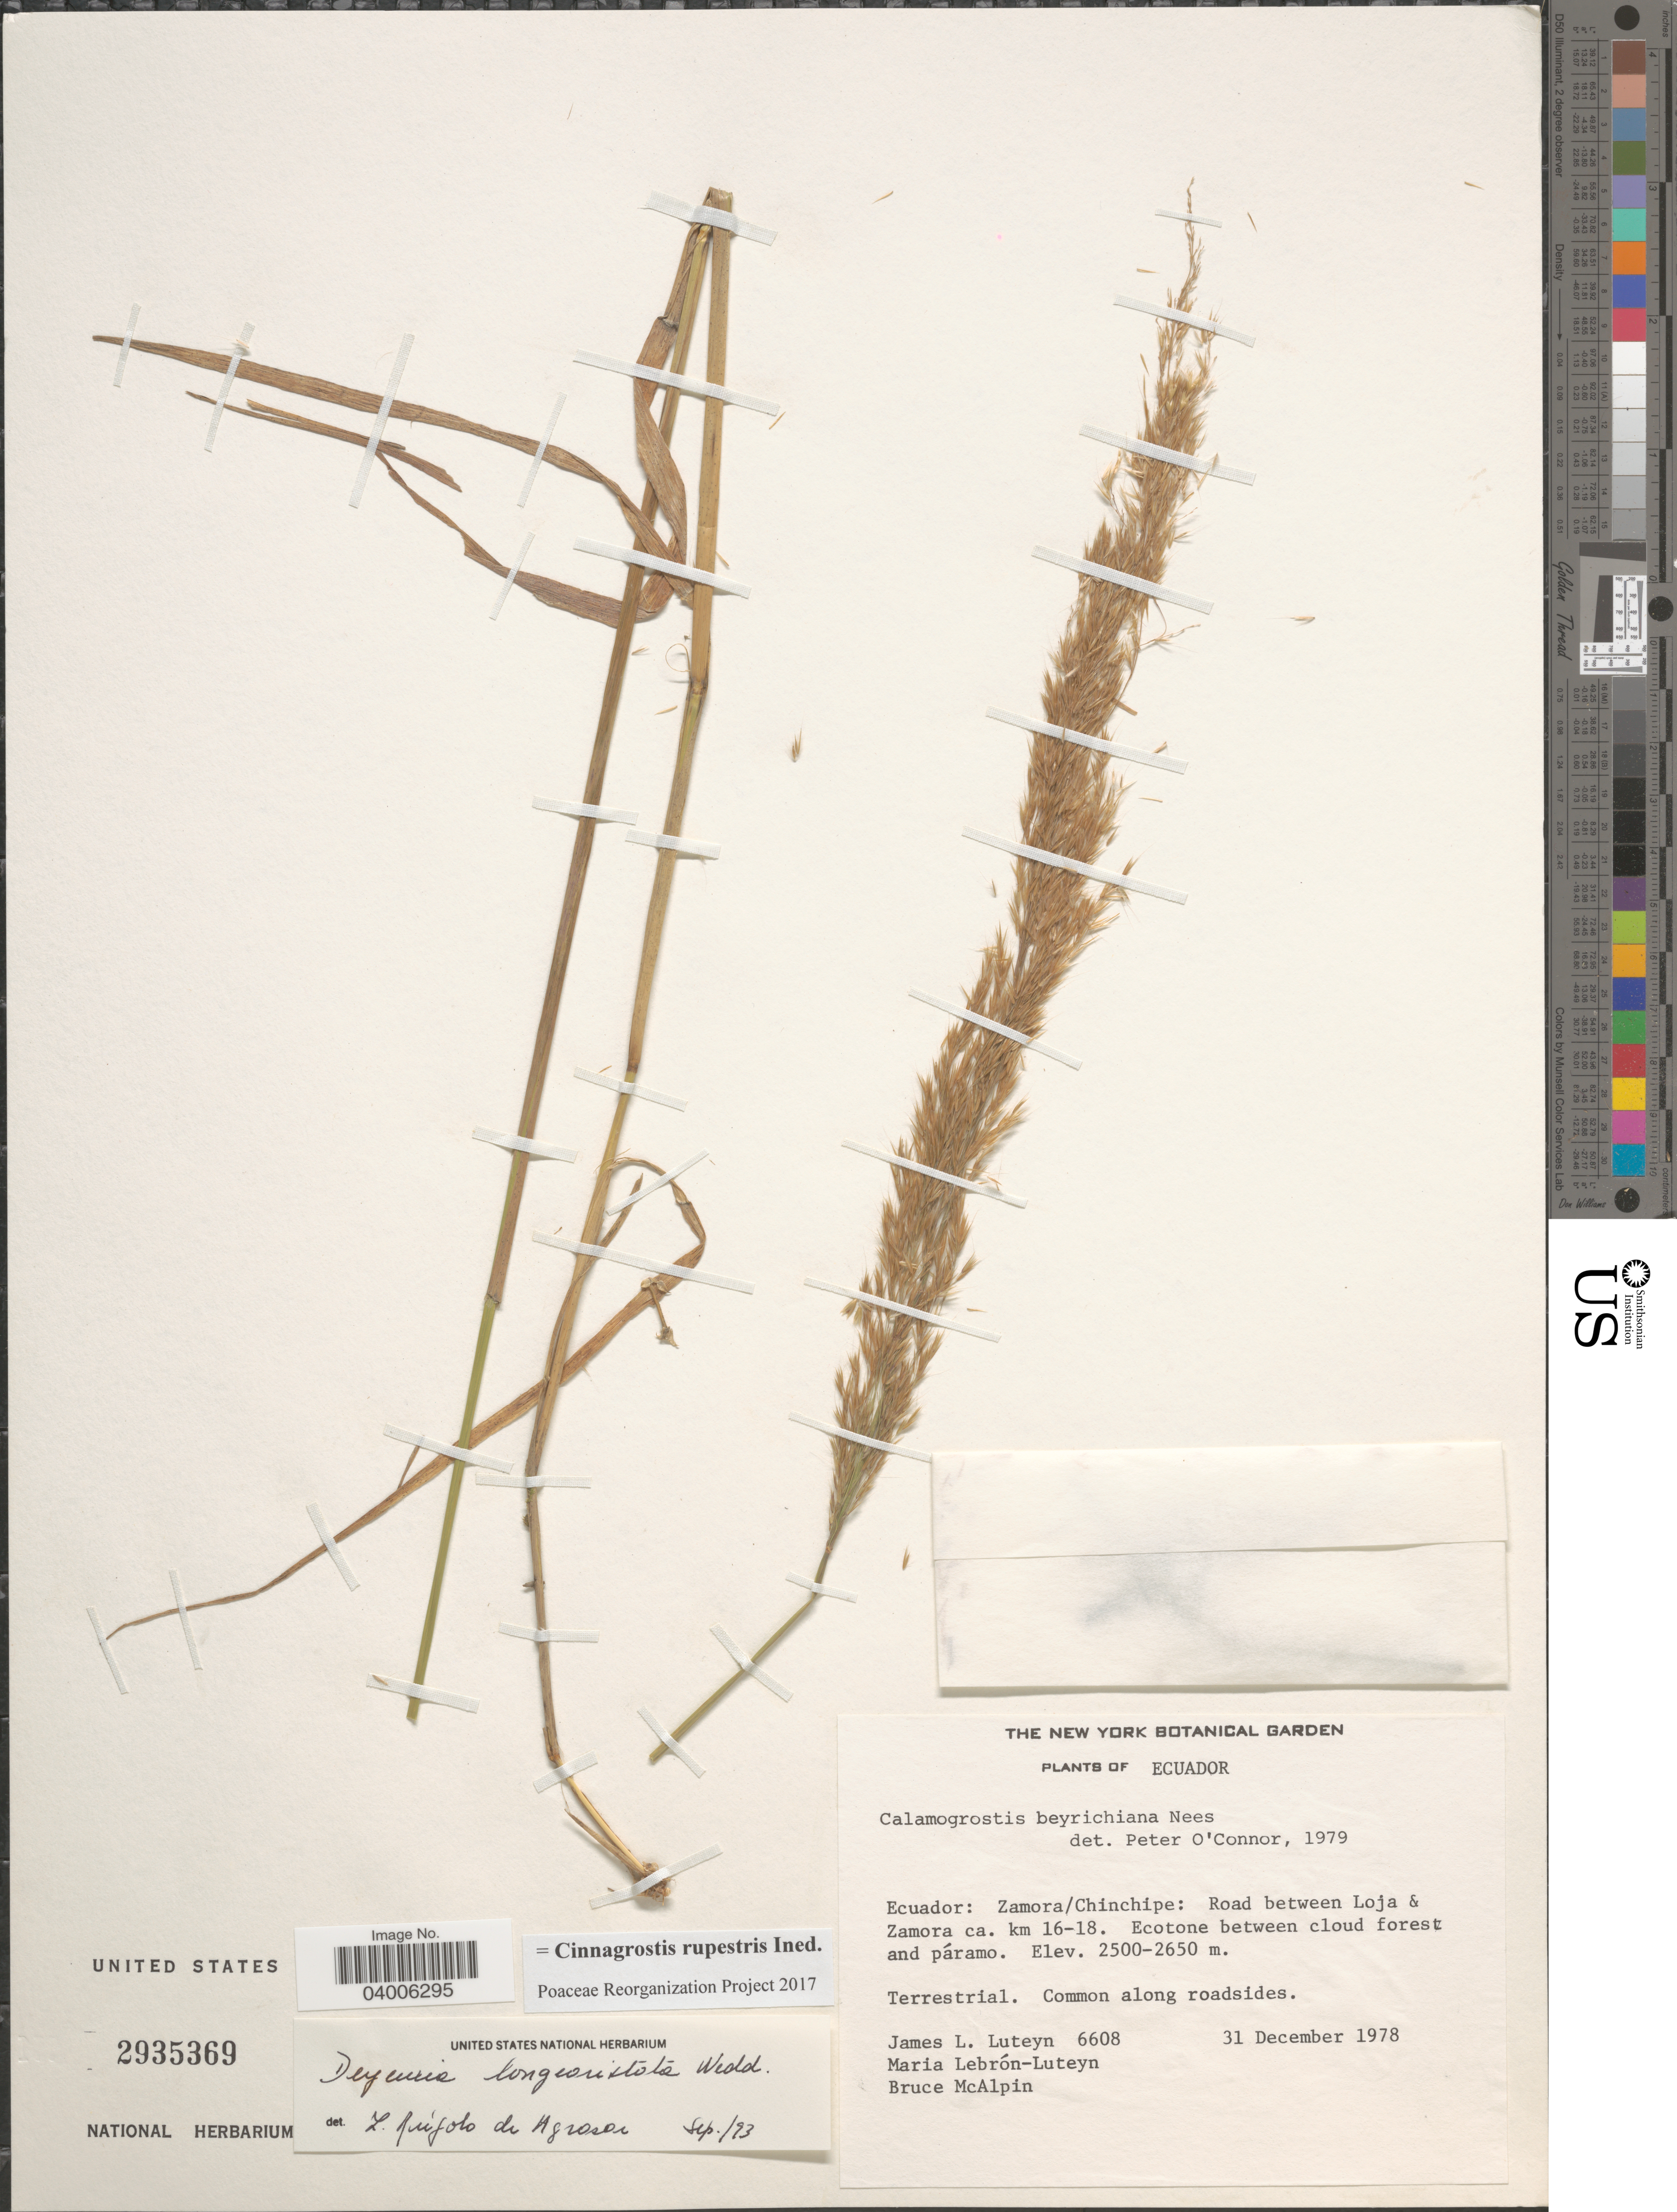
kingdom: Plantae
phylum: Tracheophyta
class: Liliopsida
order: Poales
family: Poaceae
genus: Cinnagrostis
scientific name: Cinnagrostis rupestris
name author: (Trin.) P.M. Peterson et al.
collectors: J. L. Luteyn, M. L. Lebrón-Luteyn & B. McAlpin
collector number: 6608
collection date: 1978-12-31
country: Ecuador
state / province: Zamora-Chinchipe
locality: Road between Loja & Zamora ca. km 16-18. Ecotone between cloud forest and páramo.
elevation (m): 2500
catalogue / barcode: US 2935369